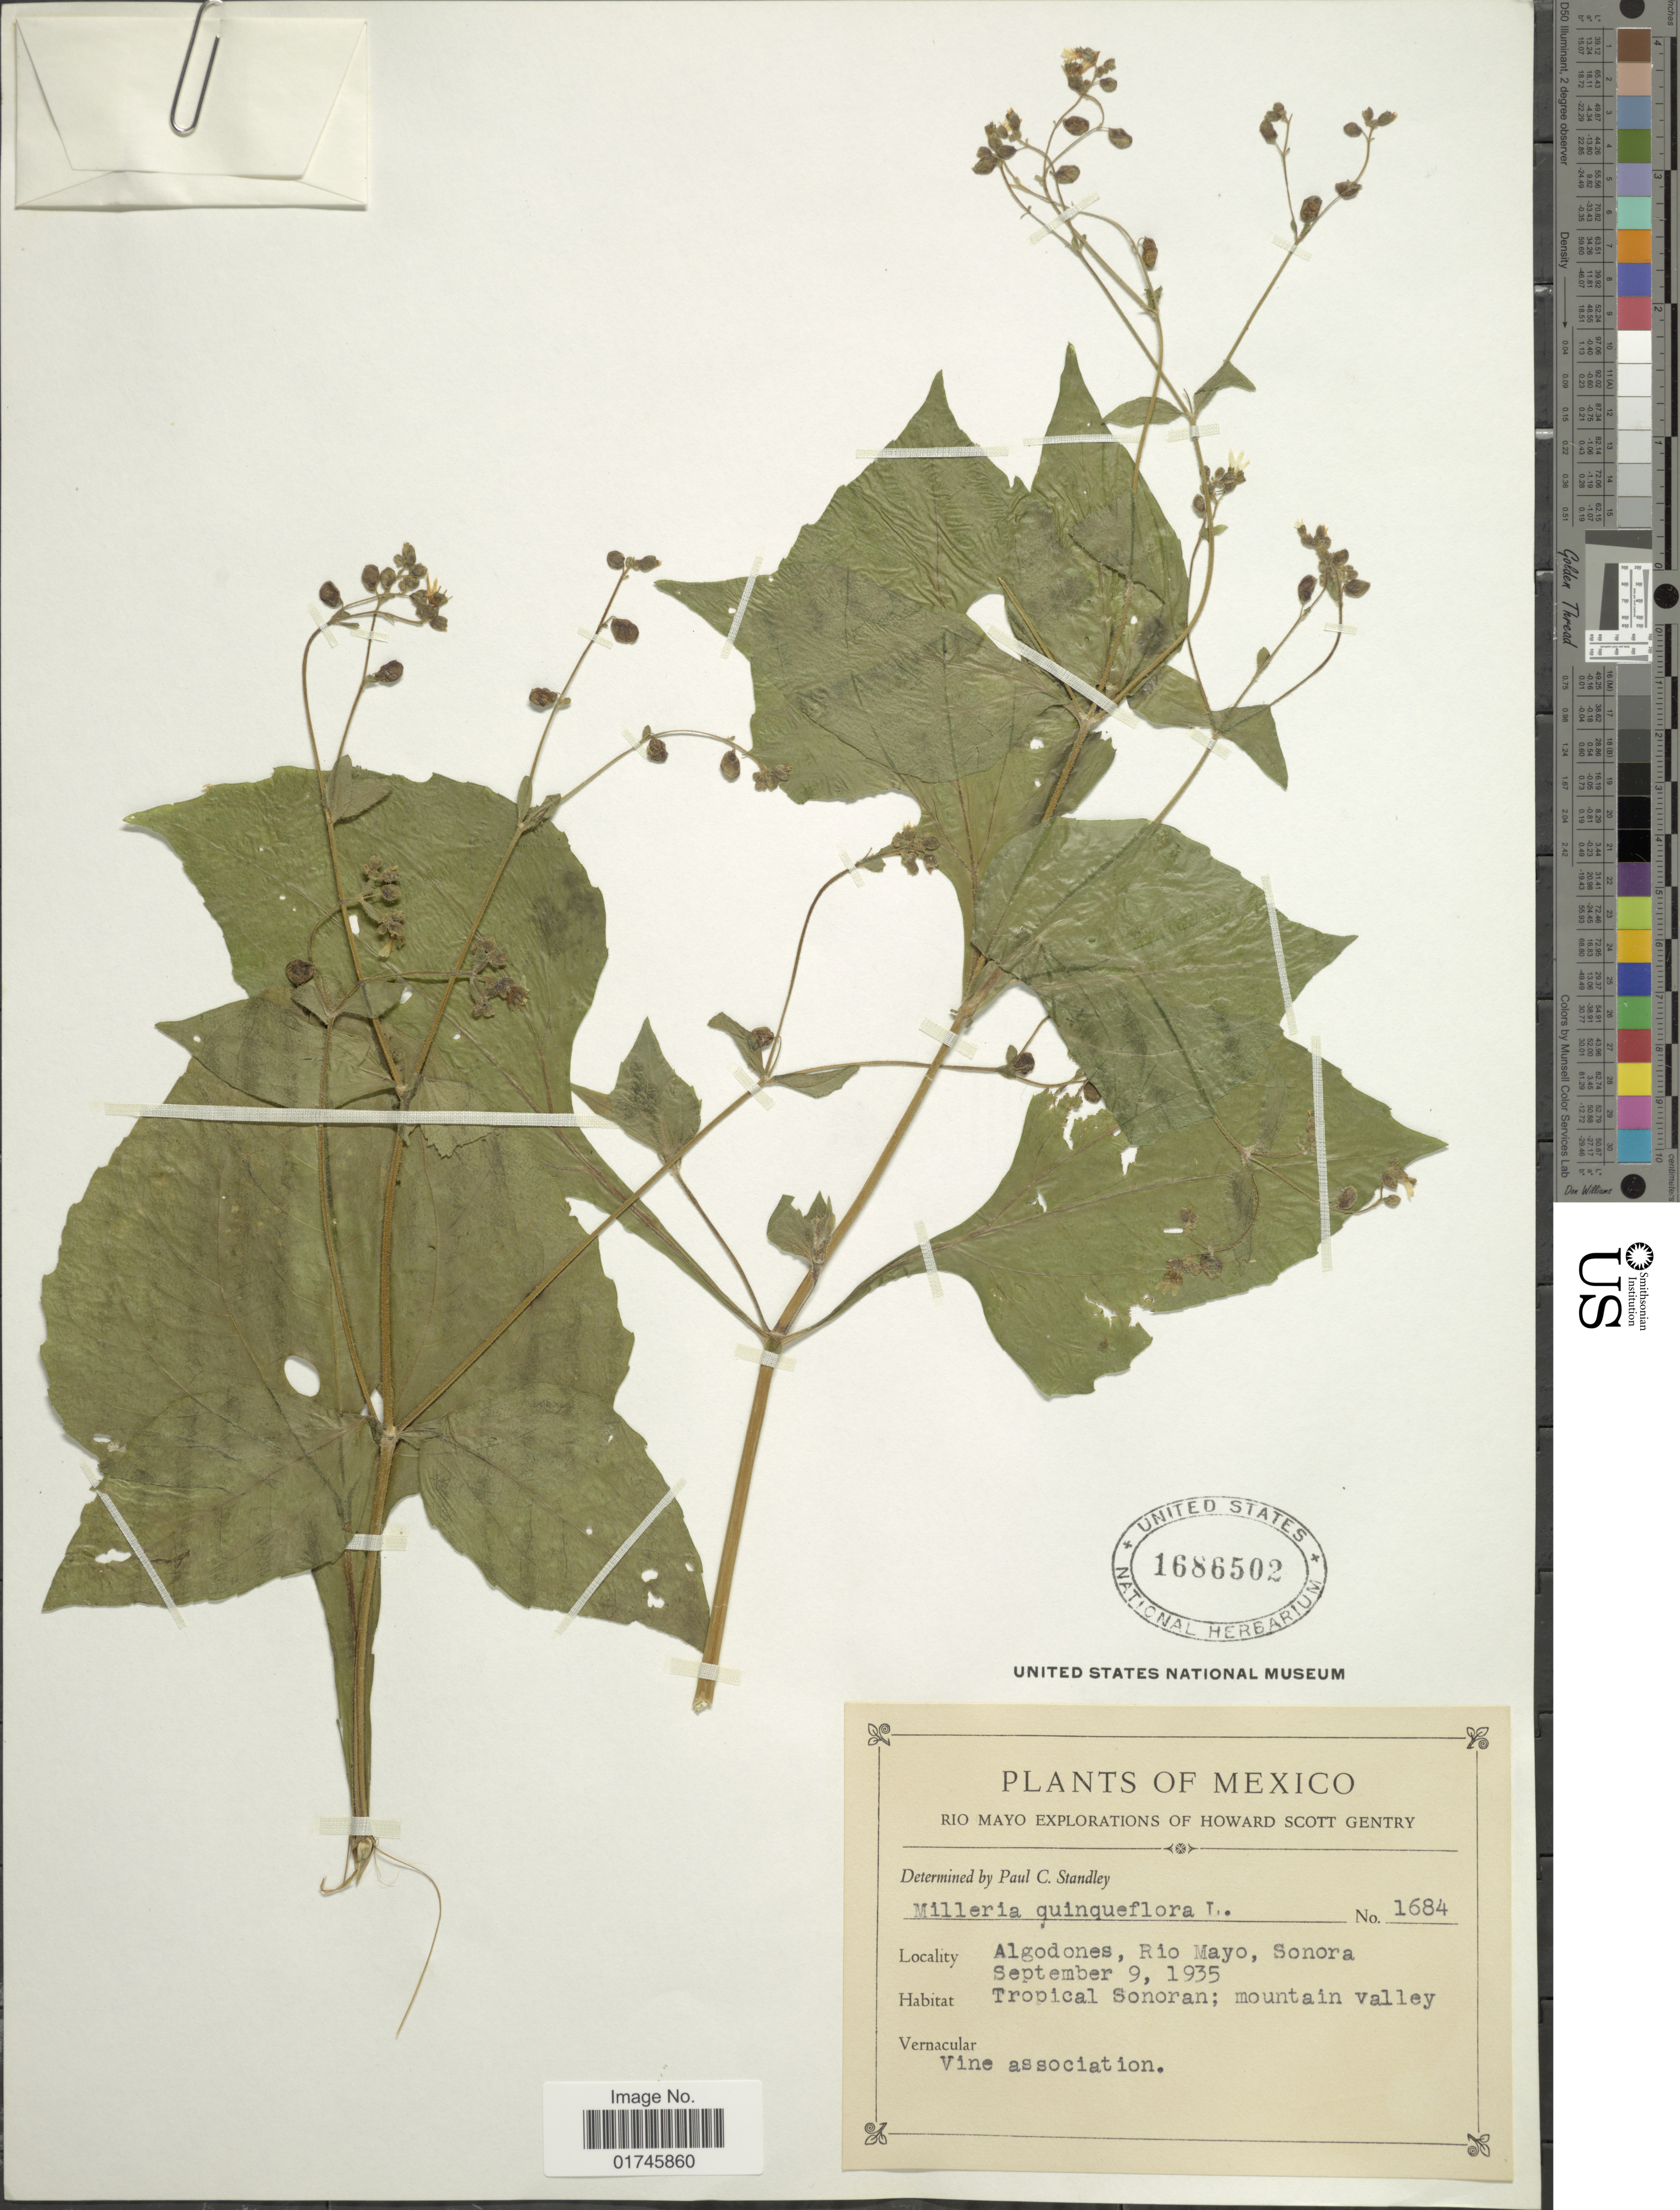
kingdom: Plantae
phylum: Tracheophyta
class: Magnoliopsida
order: Asterales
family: Asteraceae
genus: Milleria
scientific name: Milleria quinqueflora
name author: L.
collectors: H. S. Gentry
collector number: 1684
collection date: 1935-09-09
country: Mexico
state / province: Sonora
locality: Algodones, Rio Mayo, Sonora. Tropical Sonoran.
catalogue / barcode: US 1686502